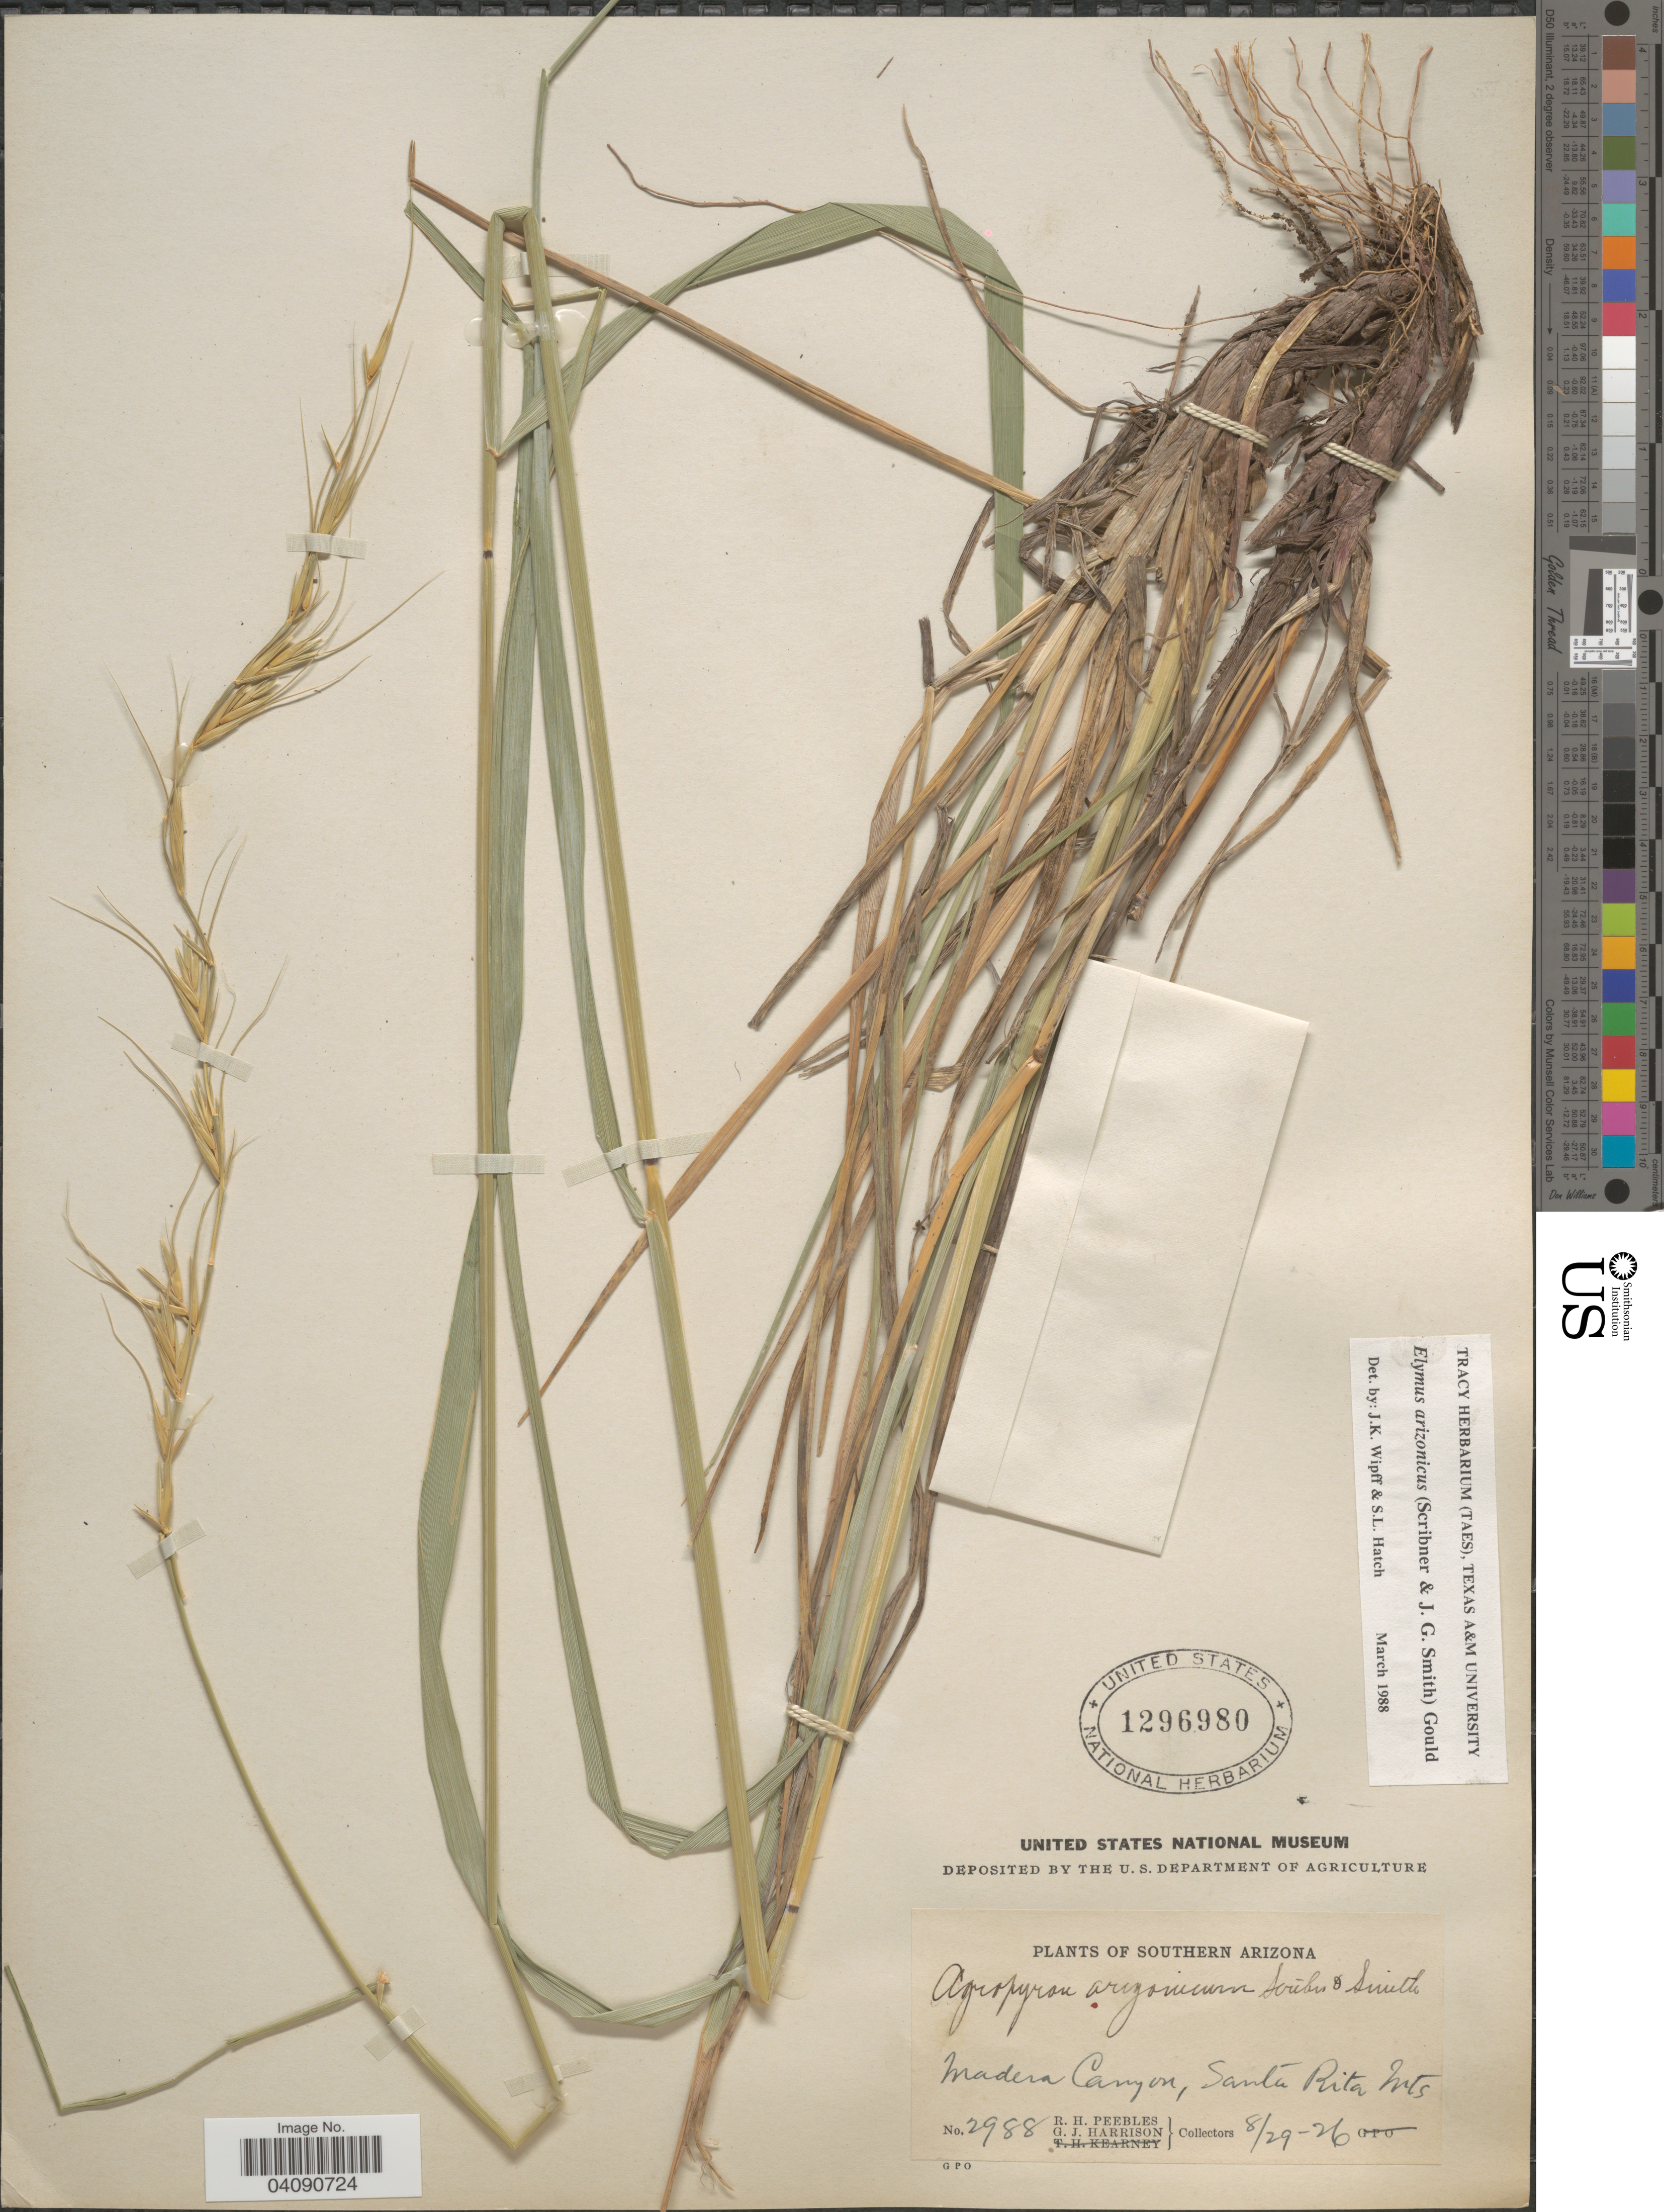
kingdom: Plantae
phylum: Tracheophyta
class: Liliopsida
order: Poales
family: Poaceae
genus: Elymus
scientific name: Elymus arizonicus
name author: (Scribn. & J.G. Sm.) Gould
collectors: R. H. Peebles & G. J. Harrison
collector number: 2988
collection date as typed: Transcribed d/m/y: 29/8/26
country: United States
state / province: Arizona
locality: Southern Arizona. Madera Canyon, Santa Rita Mts.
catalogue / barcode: US 1296980